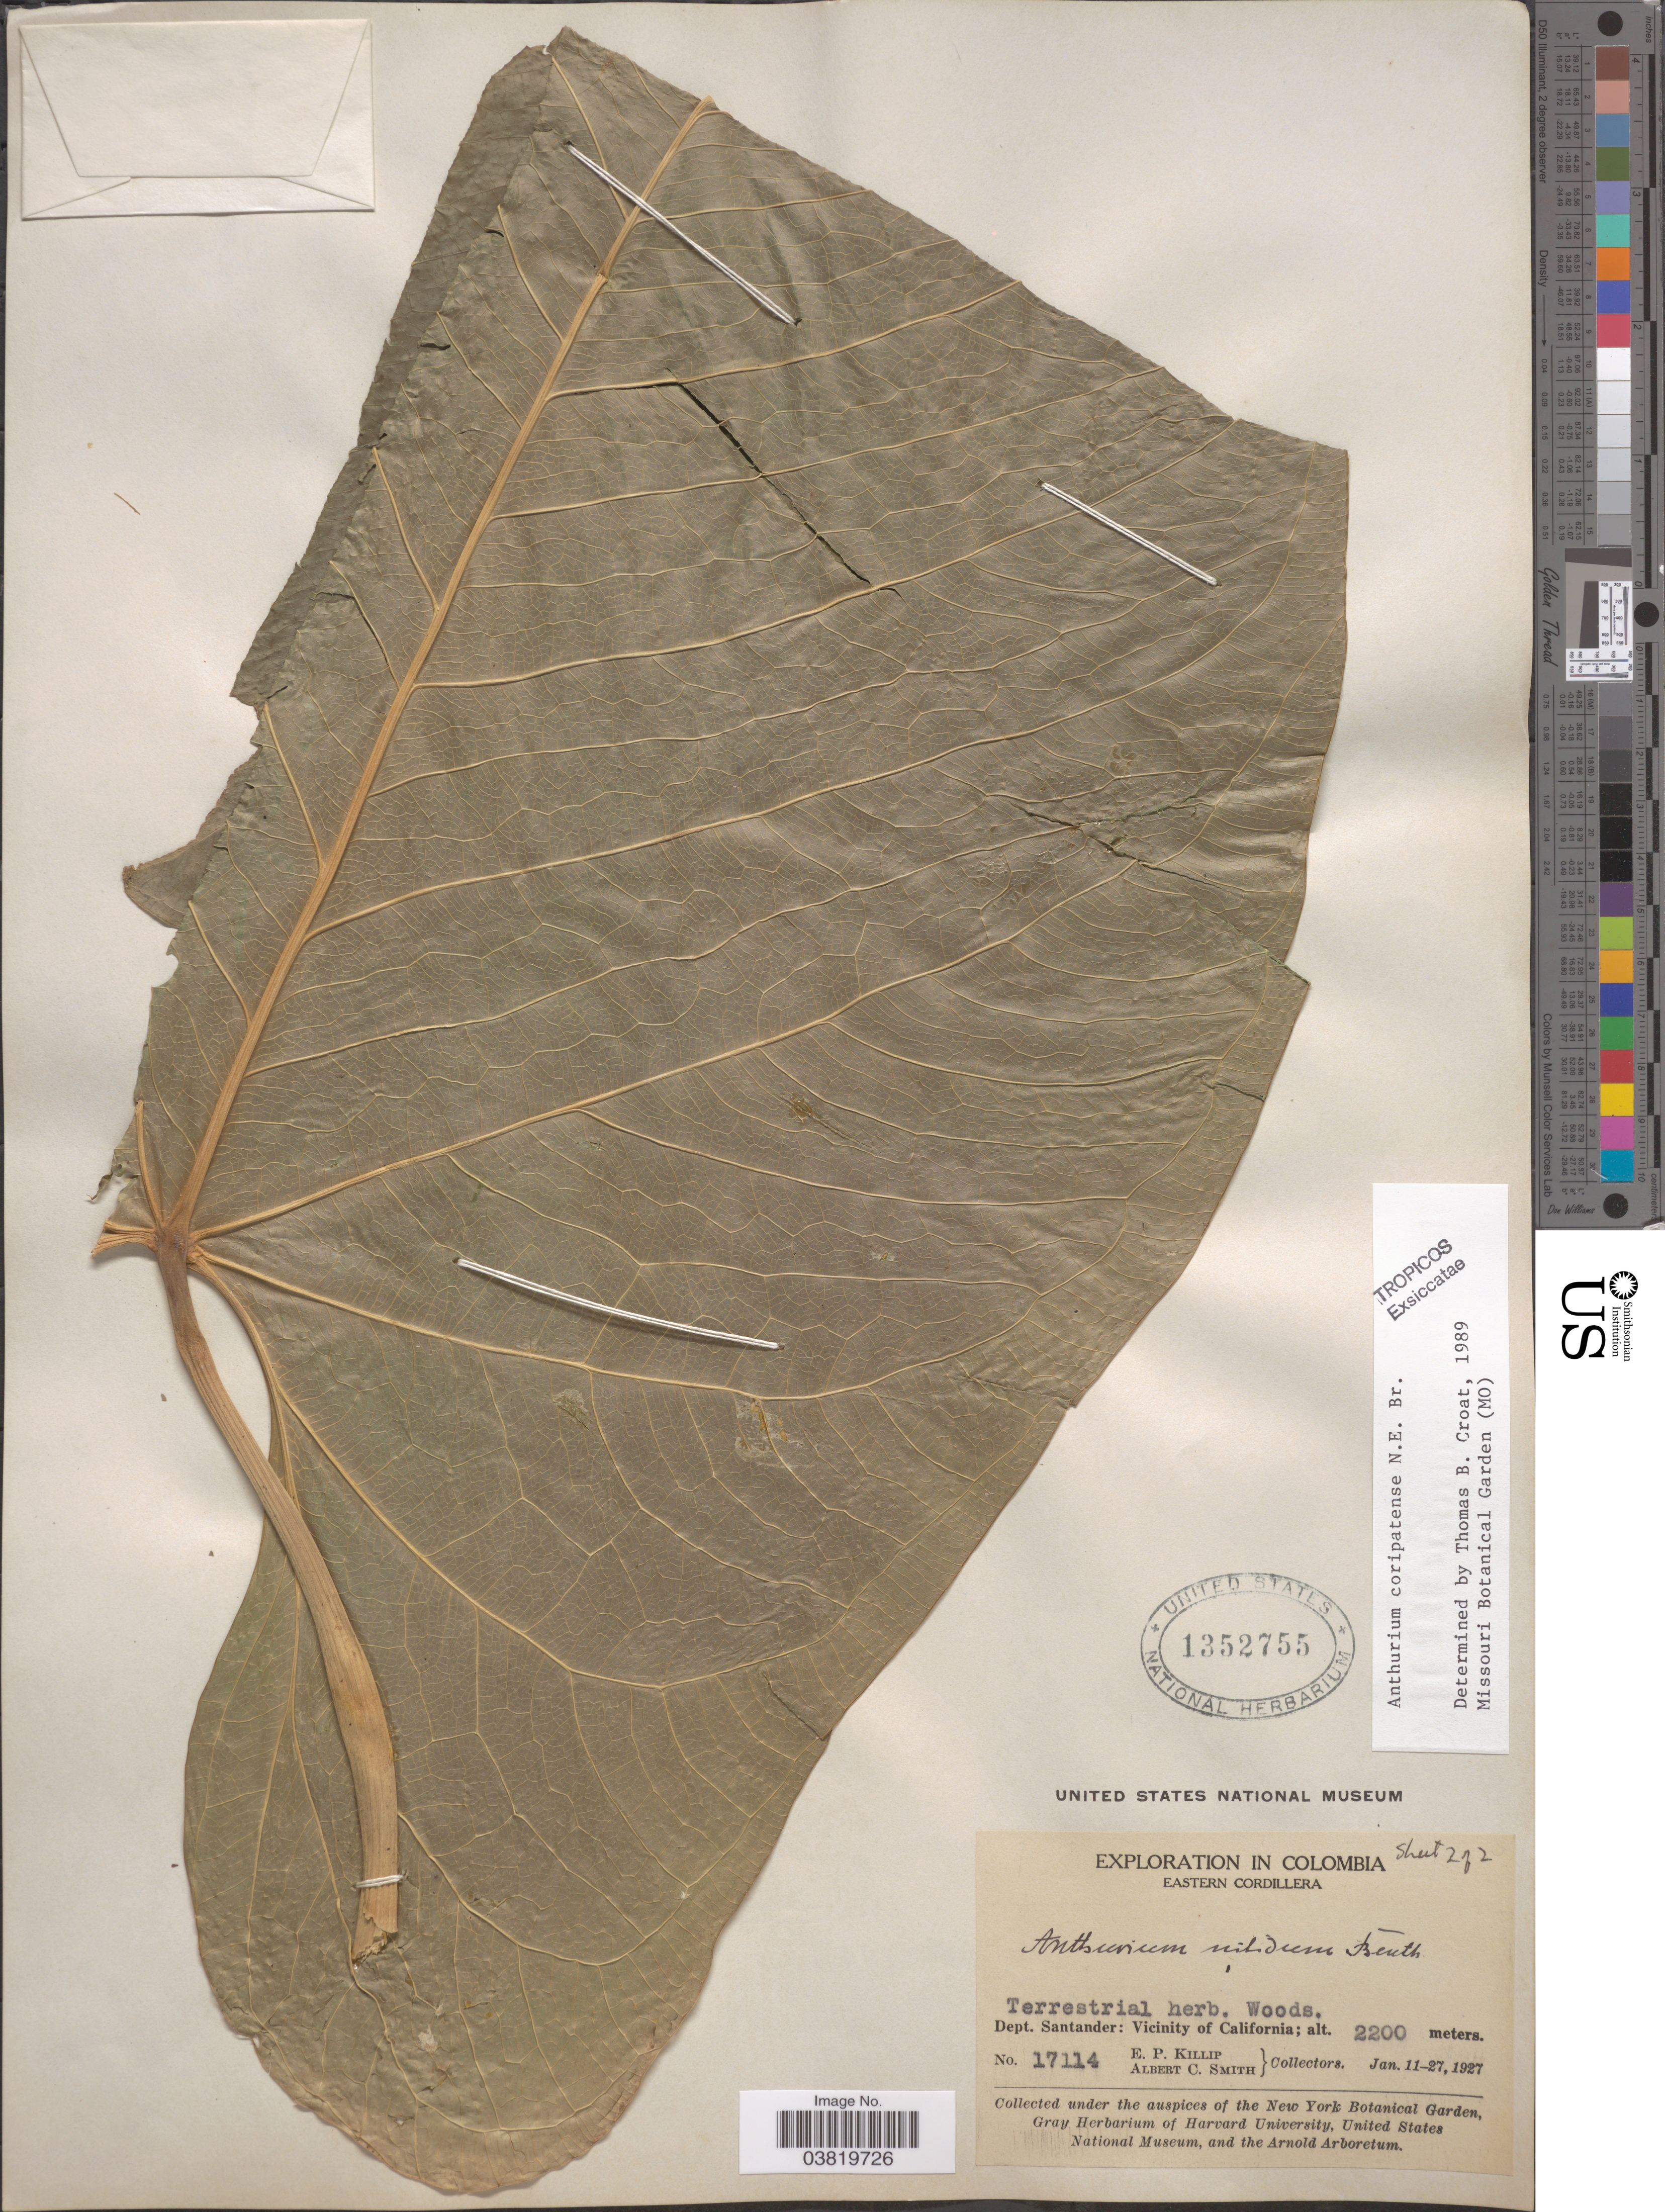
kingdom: Plantae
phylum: Tracheophyta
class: Liliopsida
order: Alismatales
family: Araceae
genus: Anthurium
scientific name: Anthurium coripatense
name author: N.E. Br.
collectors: E. P. Killip & A. C. Smith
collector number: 17114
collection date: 1927-01-11/1927-01-27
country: Colombia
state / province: Santander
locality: Eastern Cordillera. Dept. Santander: Vicinity of California.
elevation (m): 2200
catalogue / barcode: US 1352755